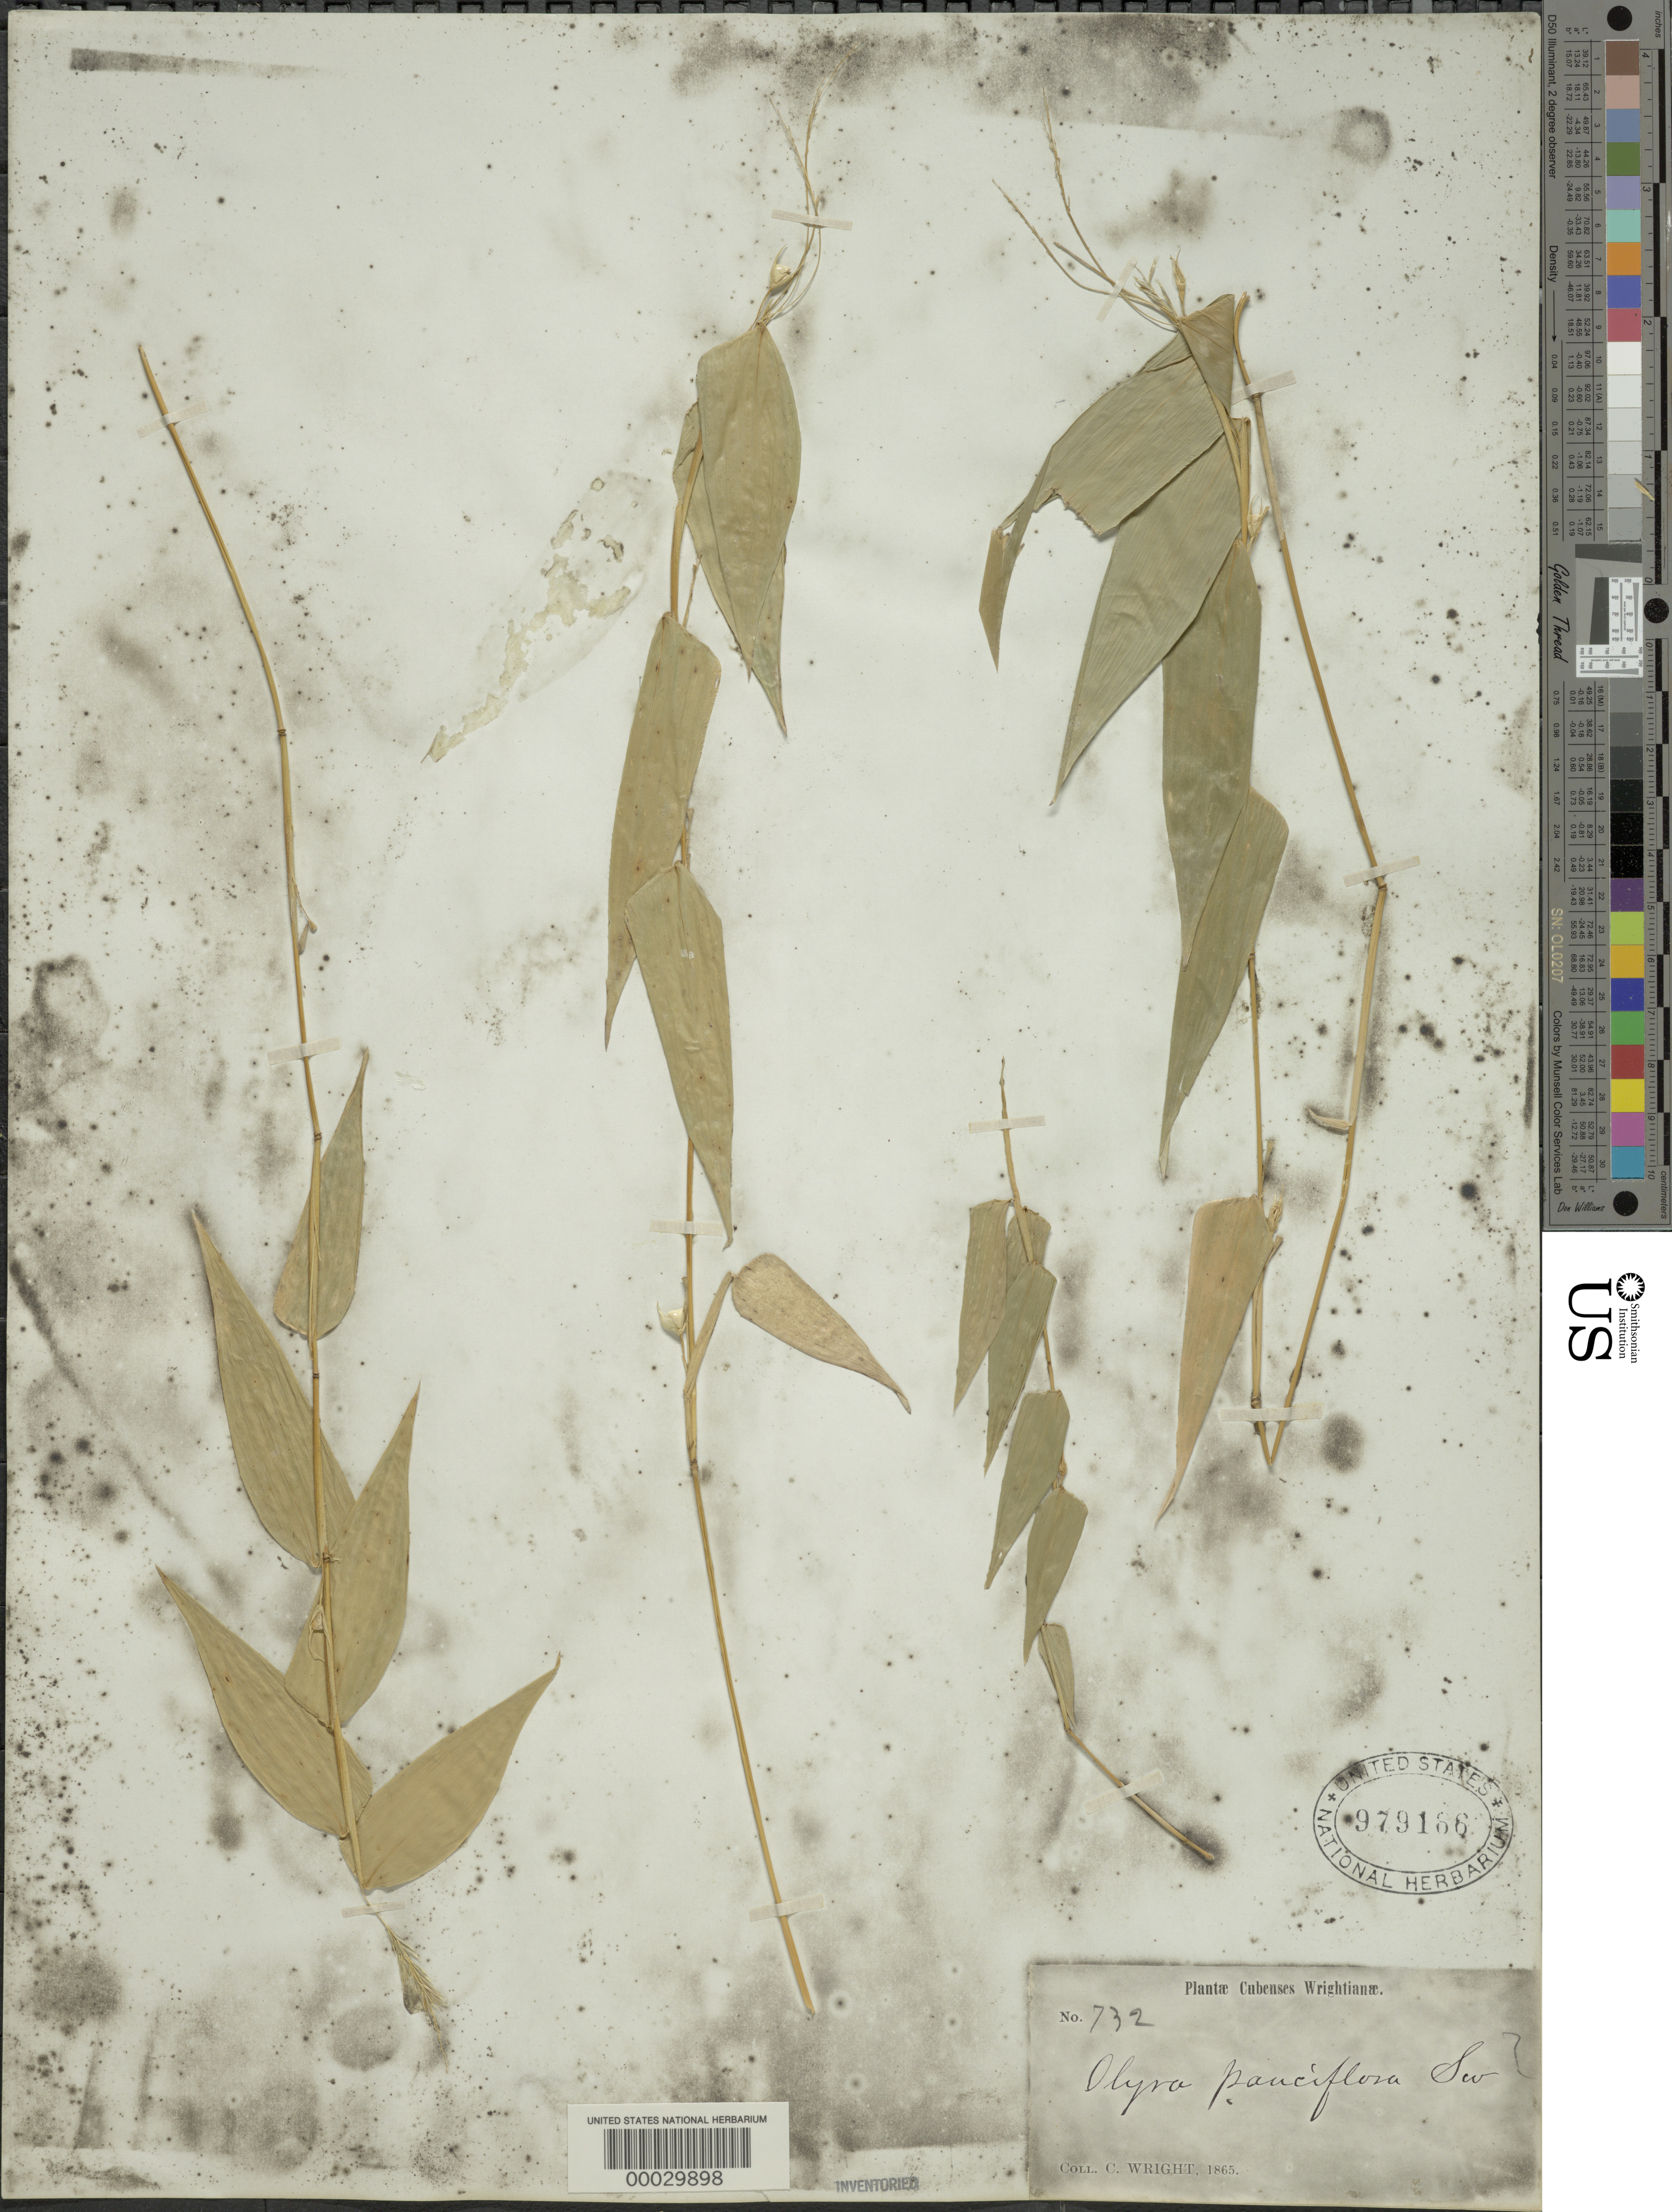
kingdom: Plantae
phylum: Tracheophyta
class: Liliopsida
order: Poales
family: Poaceae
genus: Lithachne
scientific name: Lithachne pauciflora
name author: (Sw.) P. Beauv.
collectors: C. Wright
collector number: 732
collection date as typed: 1865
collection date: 1865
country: Cuba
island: Greater Antilles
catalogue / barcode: US 979166